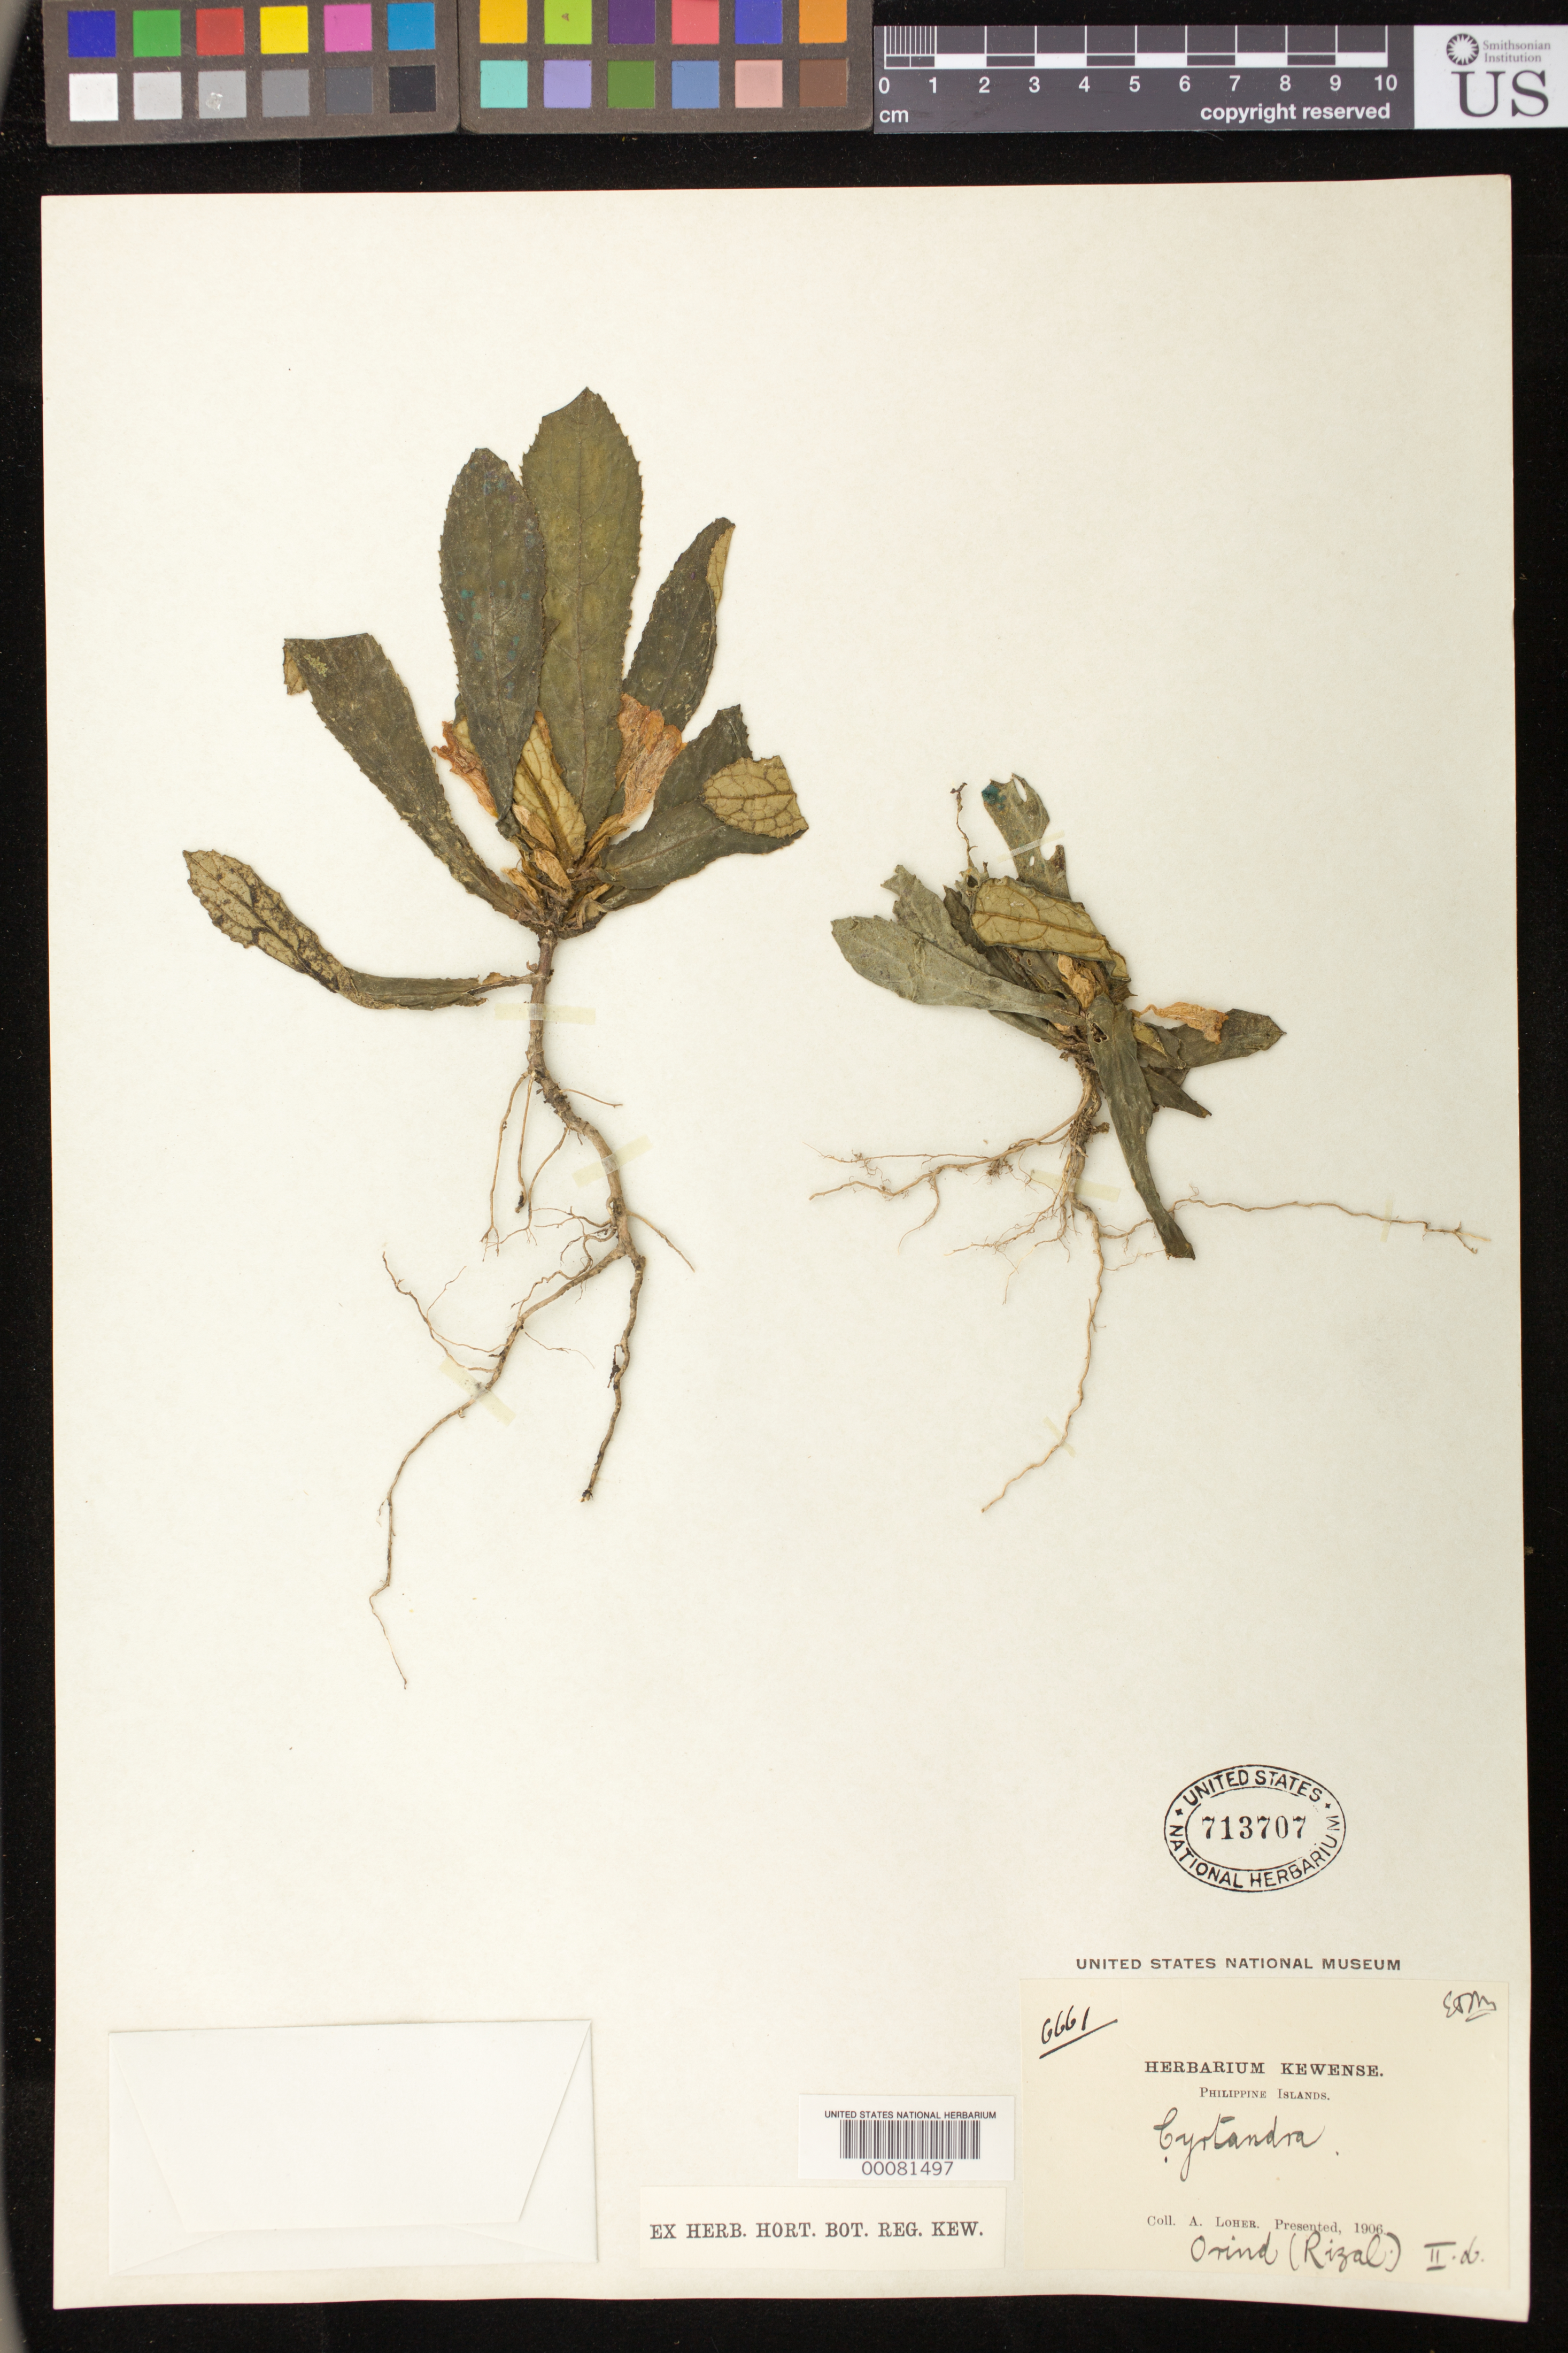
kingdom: Plantae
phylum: Tracheophyta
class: Magnoliopsida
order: Lamiales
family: Gesneriaceae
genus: Cyrtandra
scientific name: Cyrtandra sp.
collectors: A. Loher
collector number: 6661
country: Philippines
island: Luzon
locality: Rizal, Orind (rizal)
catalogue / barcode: US 713707